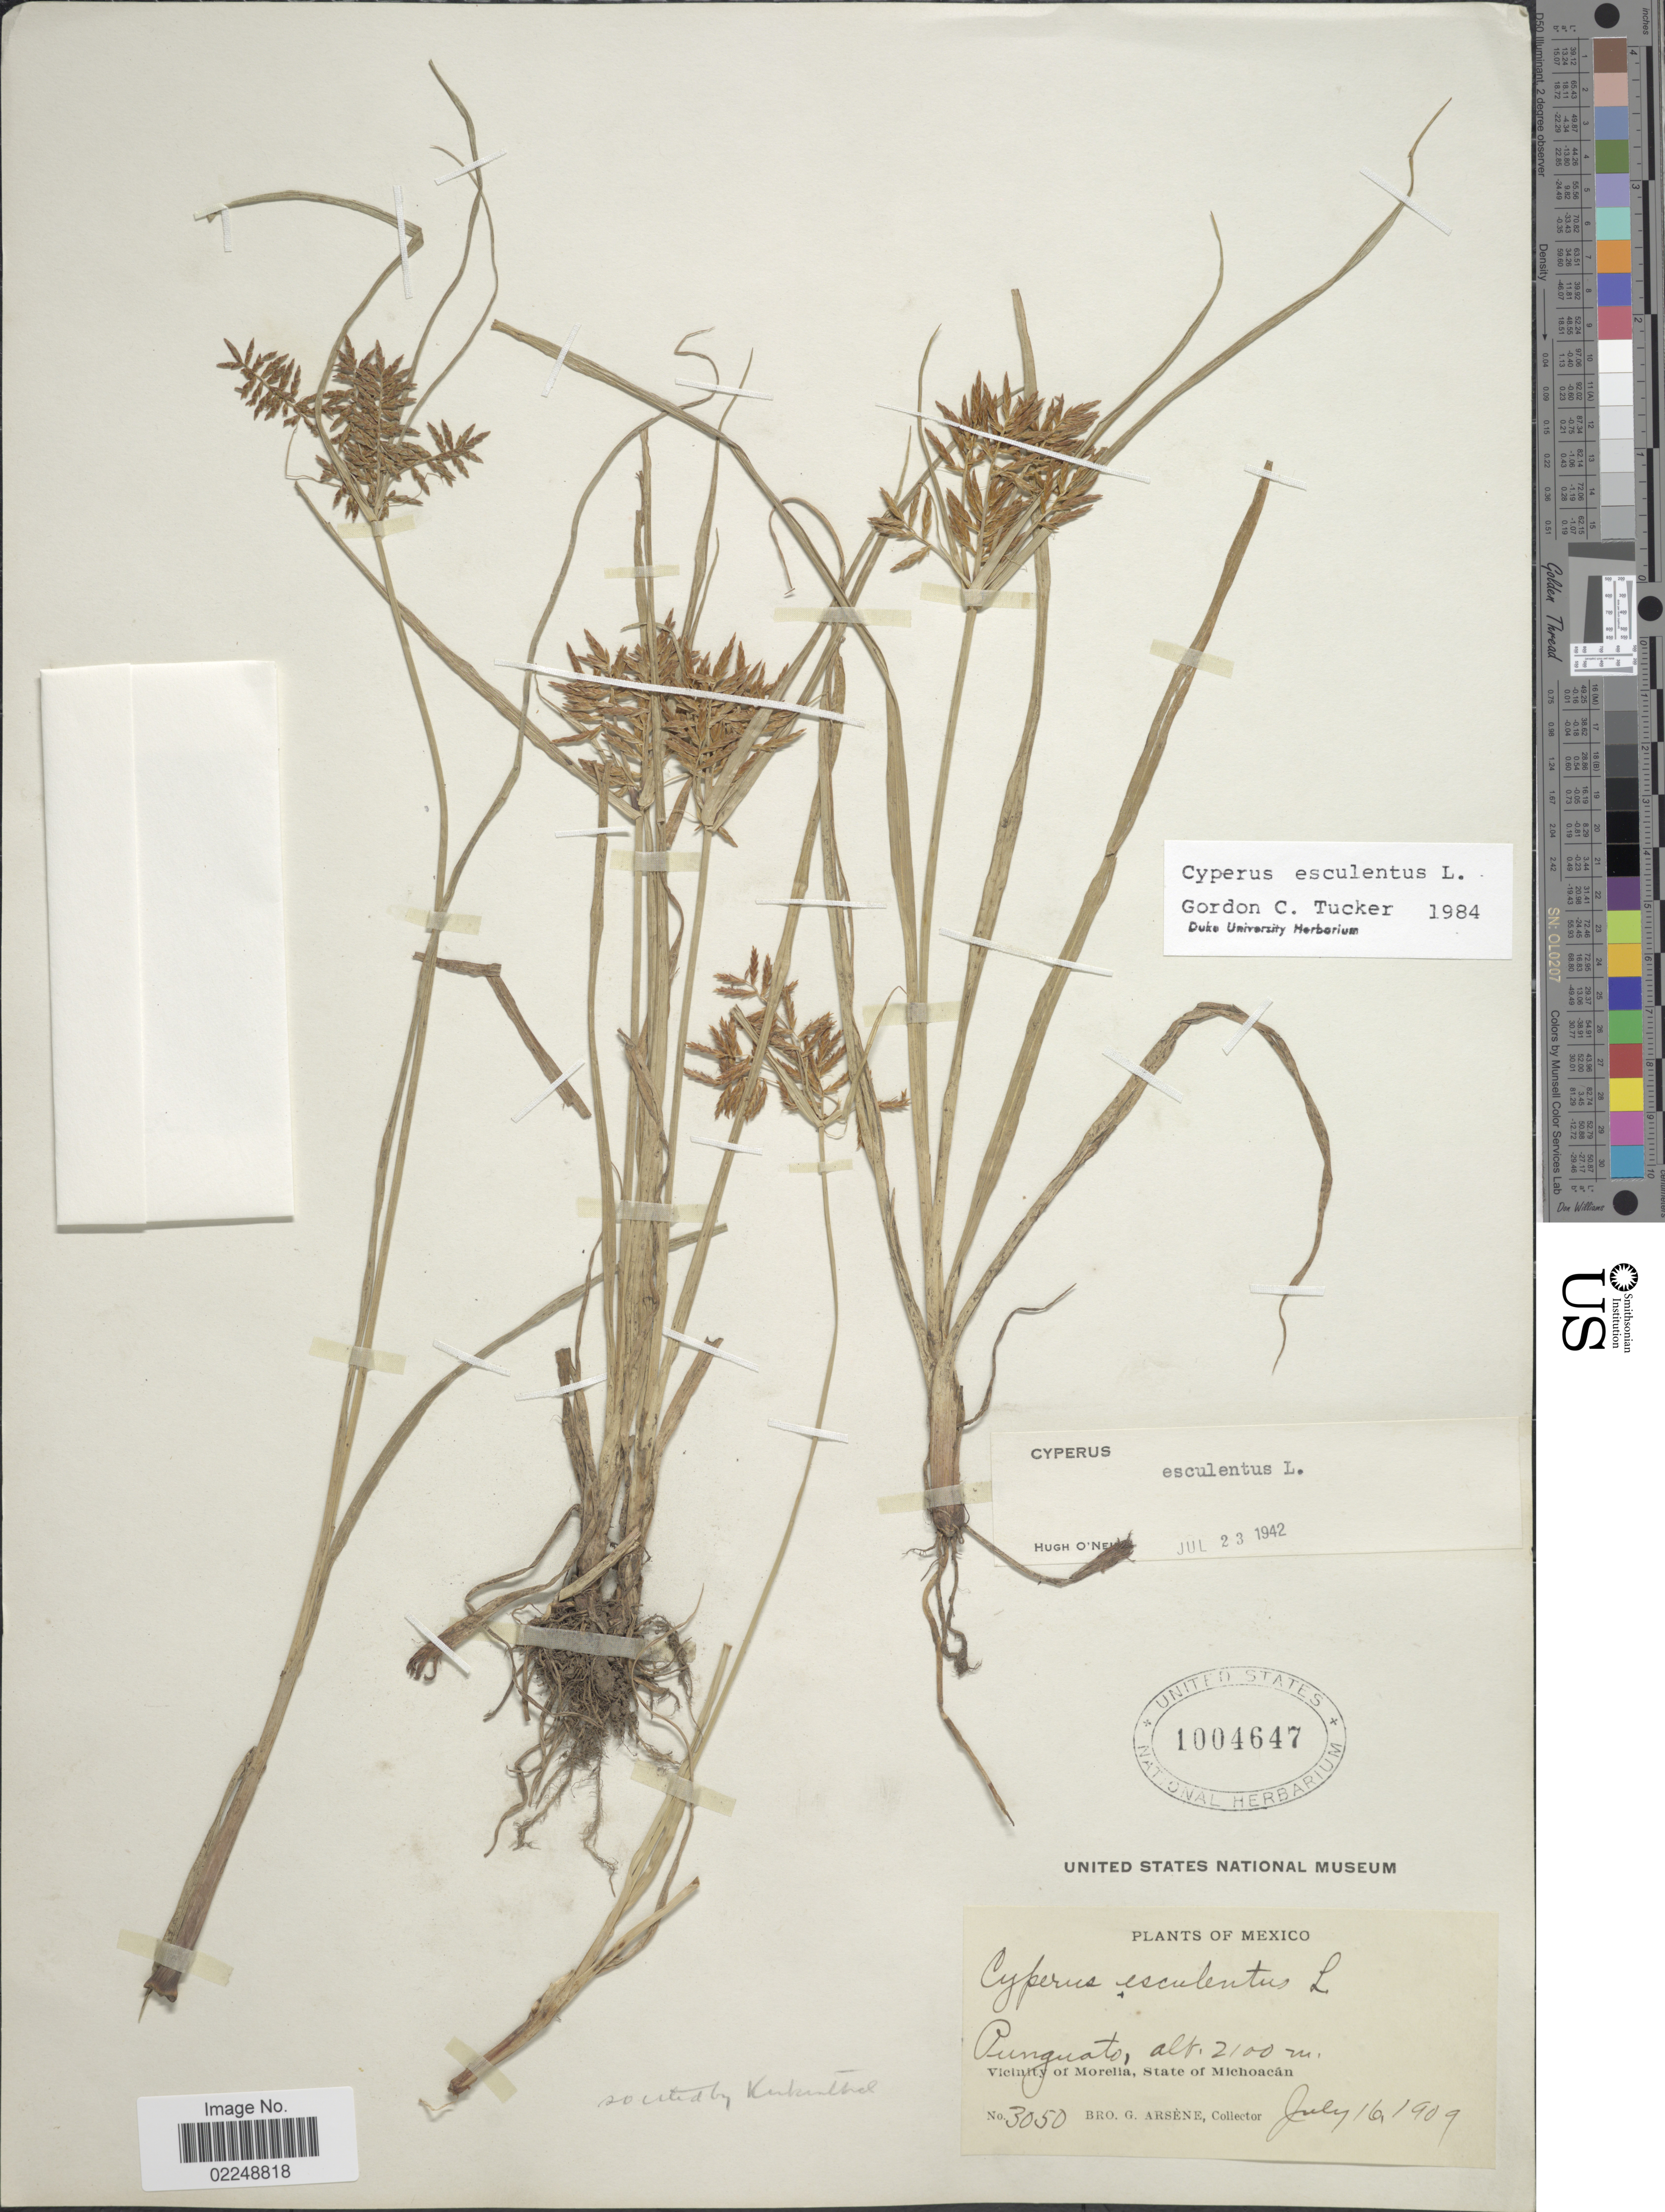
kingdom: Plantae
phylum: Tracheophyta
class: Liliopsida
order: Poales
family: Cyperaceae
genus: Cyperus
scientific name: Cyperus esculentus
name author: L.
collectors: Bro. G. Arsène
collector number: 3050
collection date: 1909-07-16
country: Mexico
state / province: Michoacán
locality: Punguato, Vicinity of Morelia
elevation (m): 2100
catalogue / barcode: US 1004647